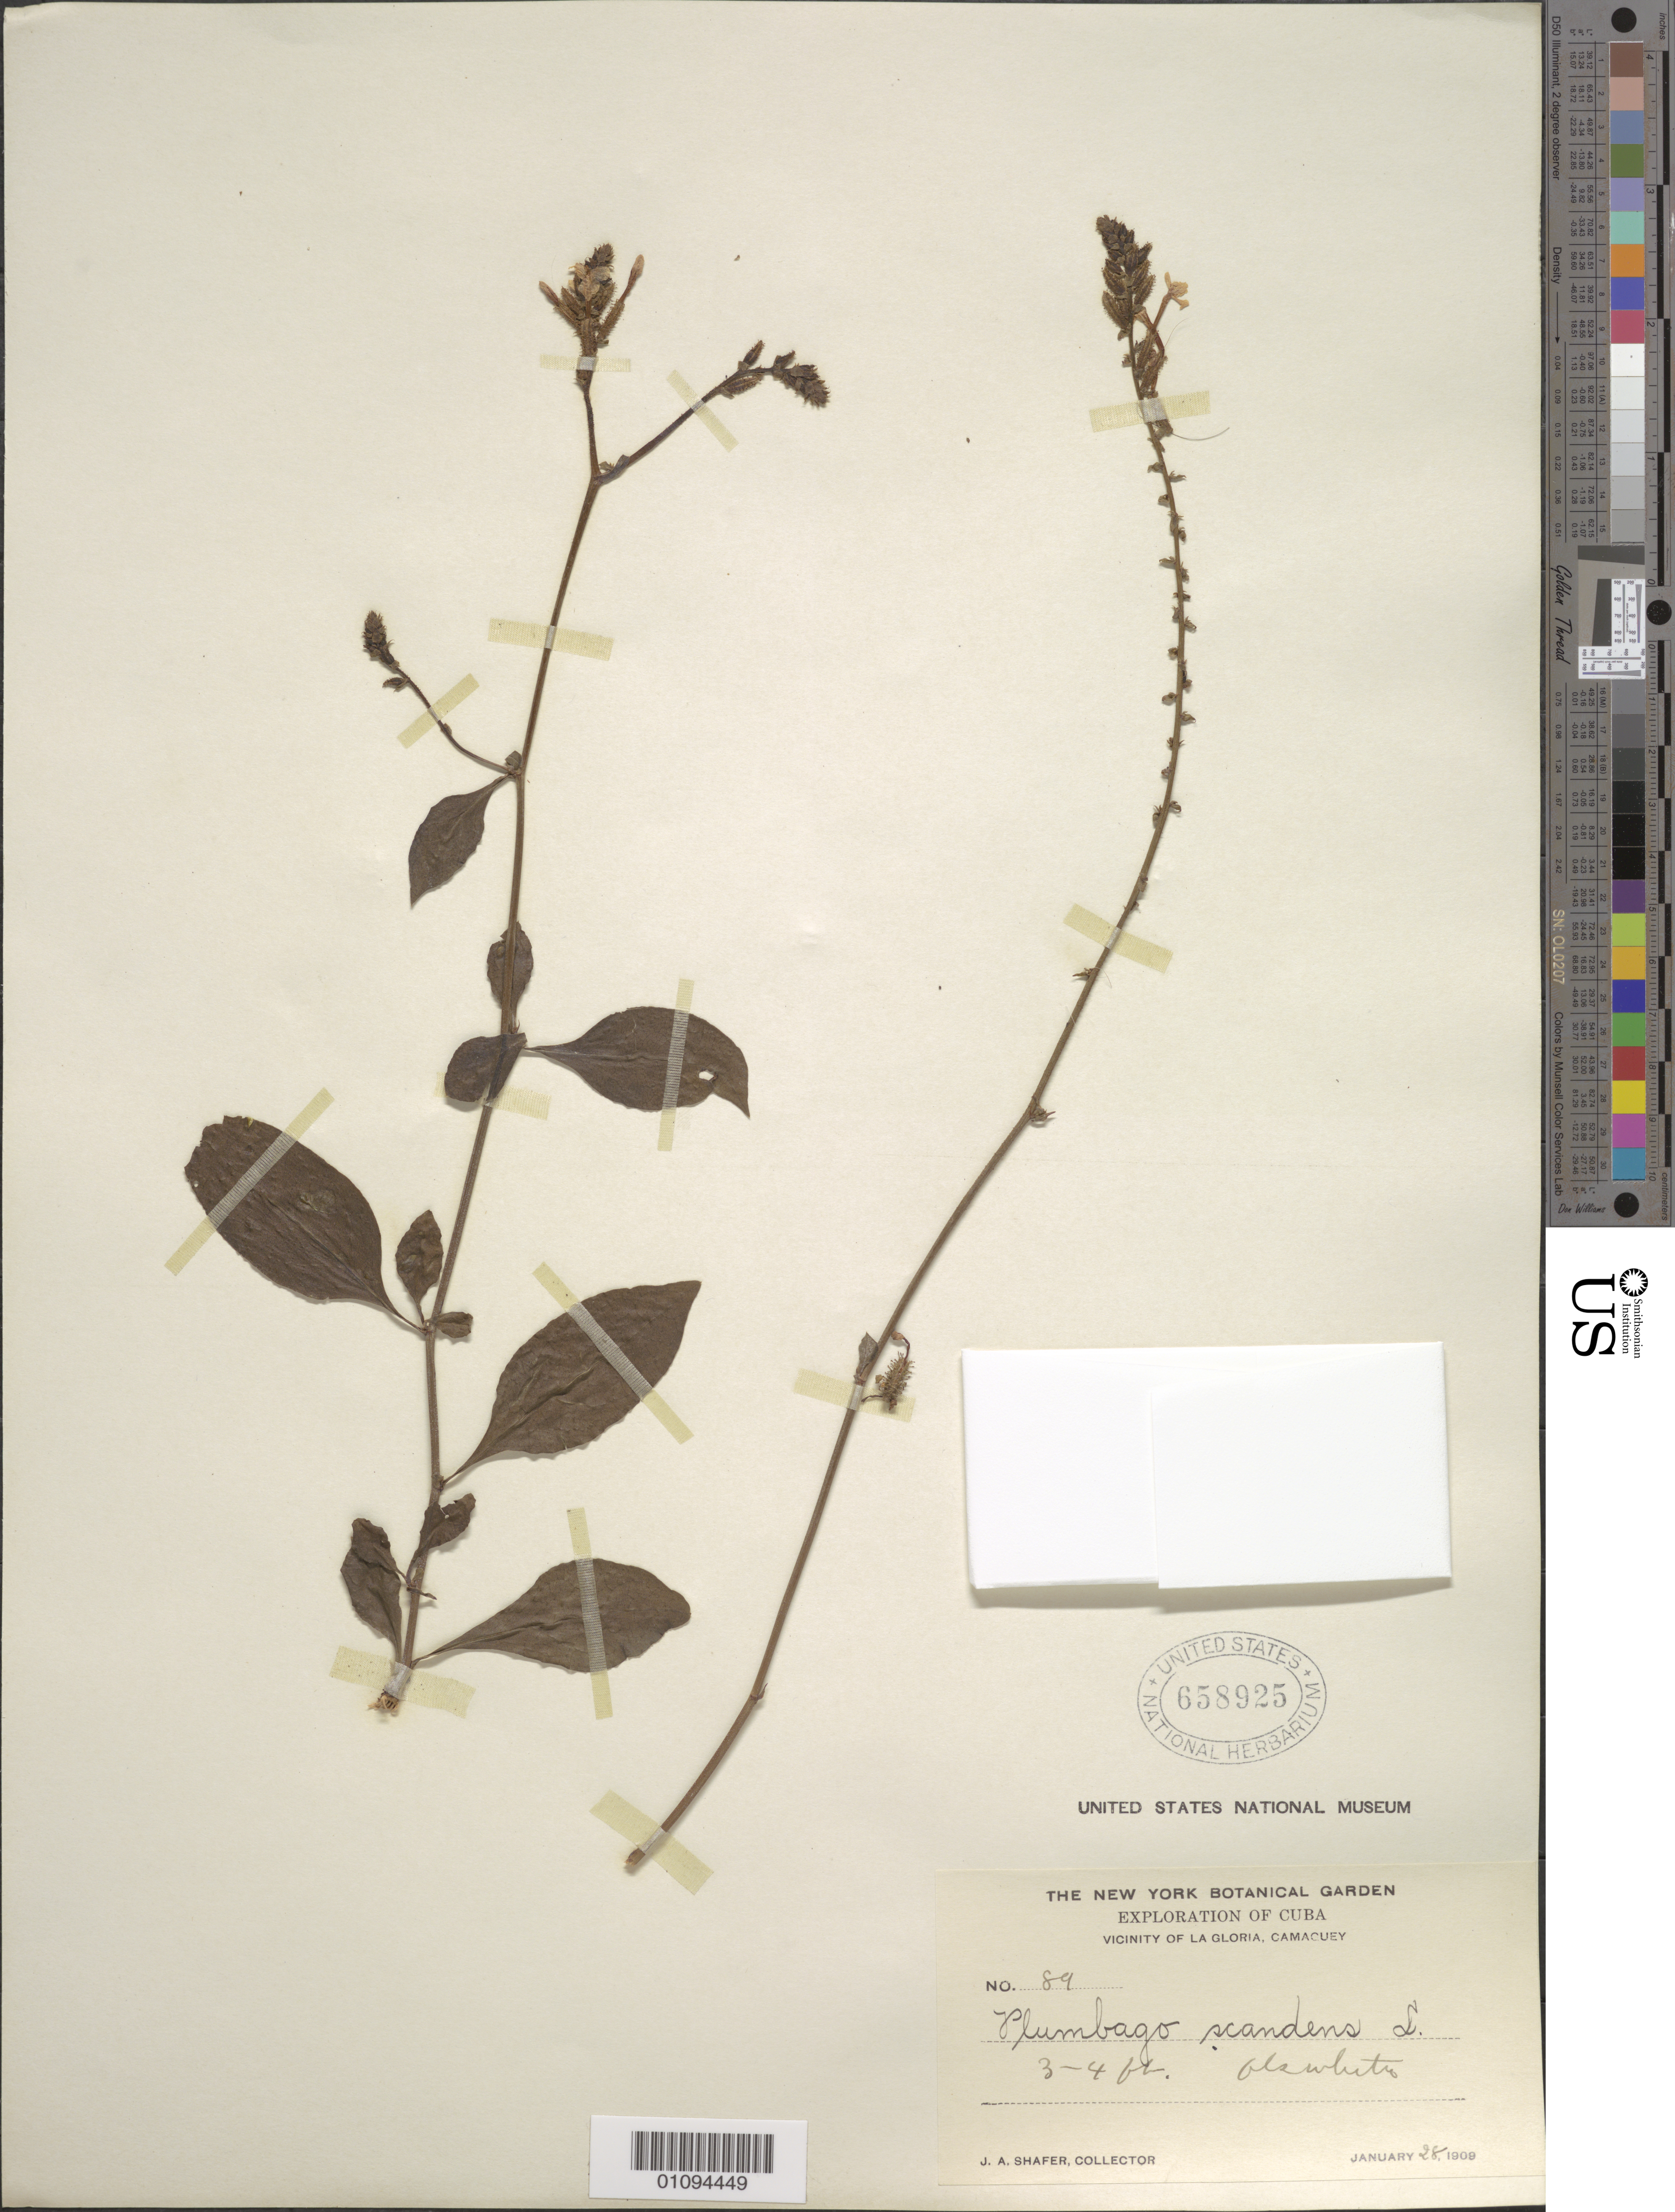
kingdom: Plantae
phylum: Tracheophyta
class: Magnoliopsida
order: Caryophyllales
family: Plumbaginaceae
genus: Plumbago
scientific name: Plumbago scandens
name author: L.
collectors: J. A. Shafer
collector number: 89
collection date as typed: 28 Jan 1909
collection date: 1909-01-28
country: Cuba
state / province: Camagüey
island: Cuba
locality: Vicinity of La Gloria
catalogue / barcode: US 658925